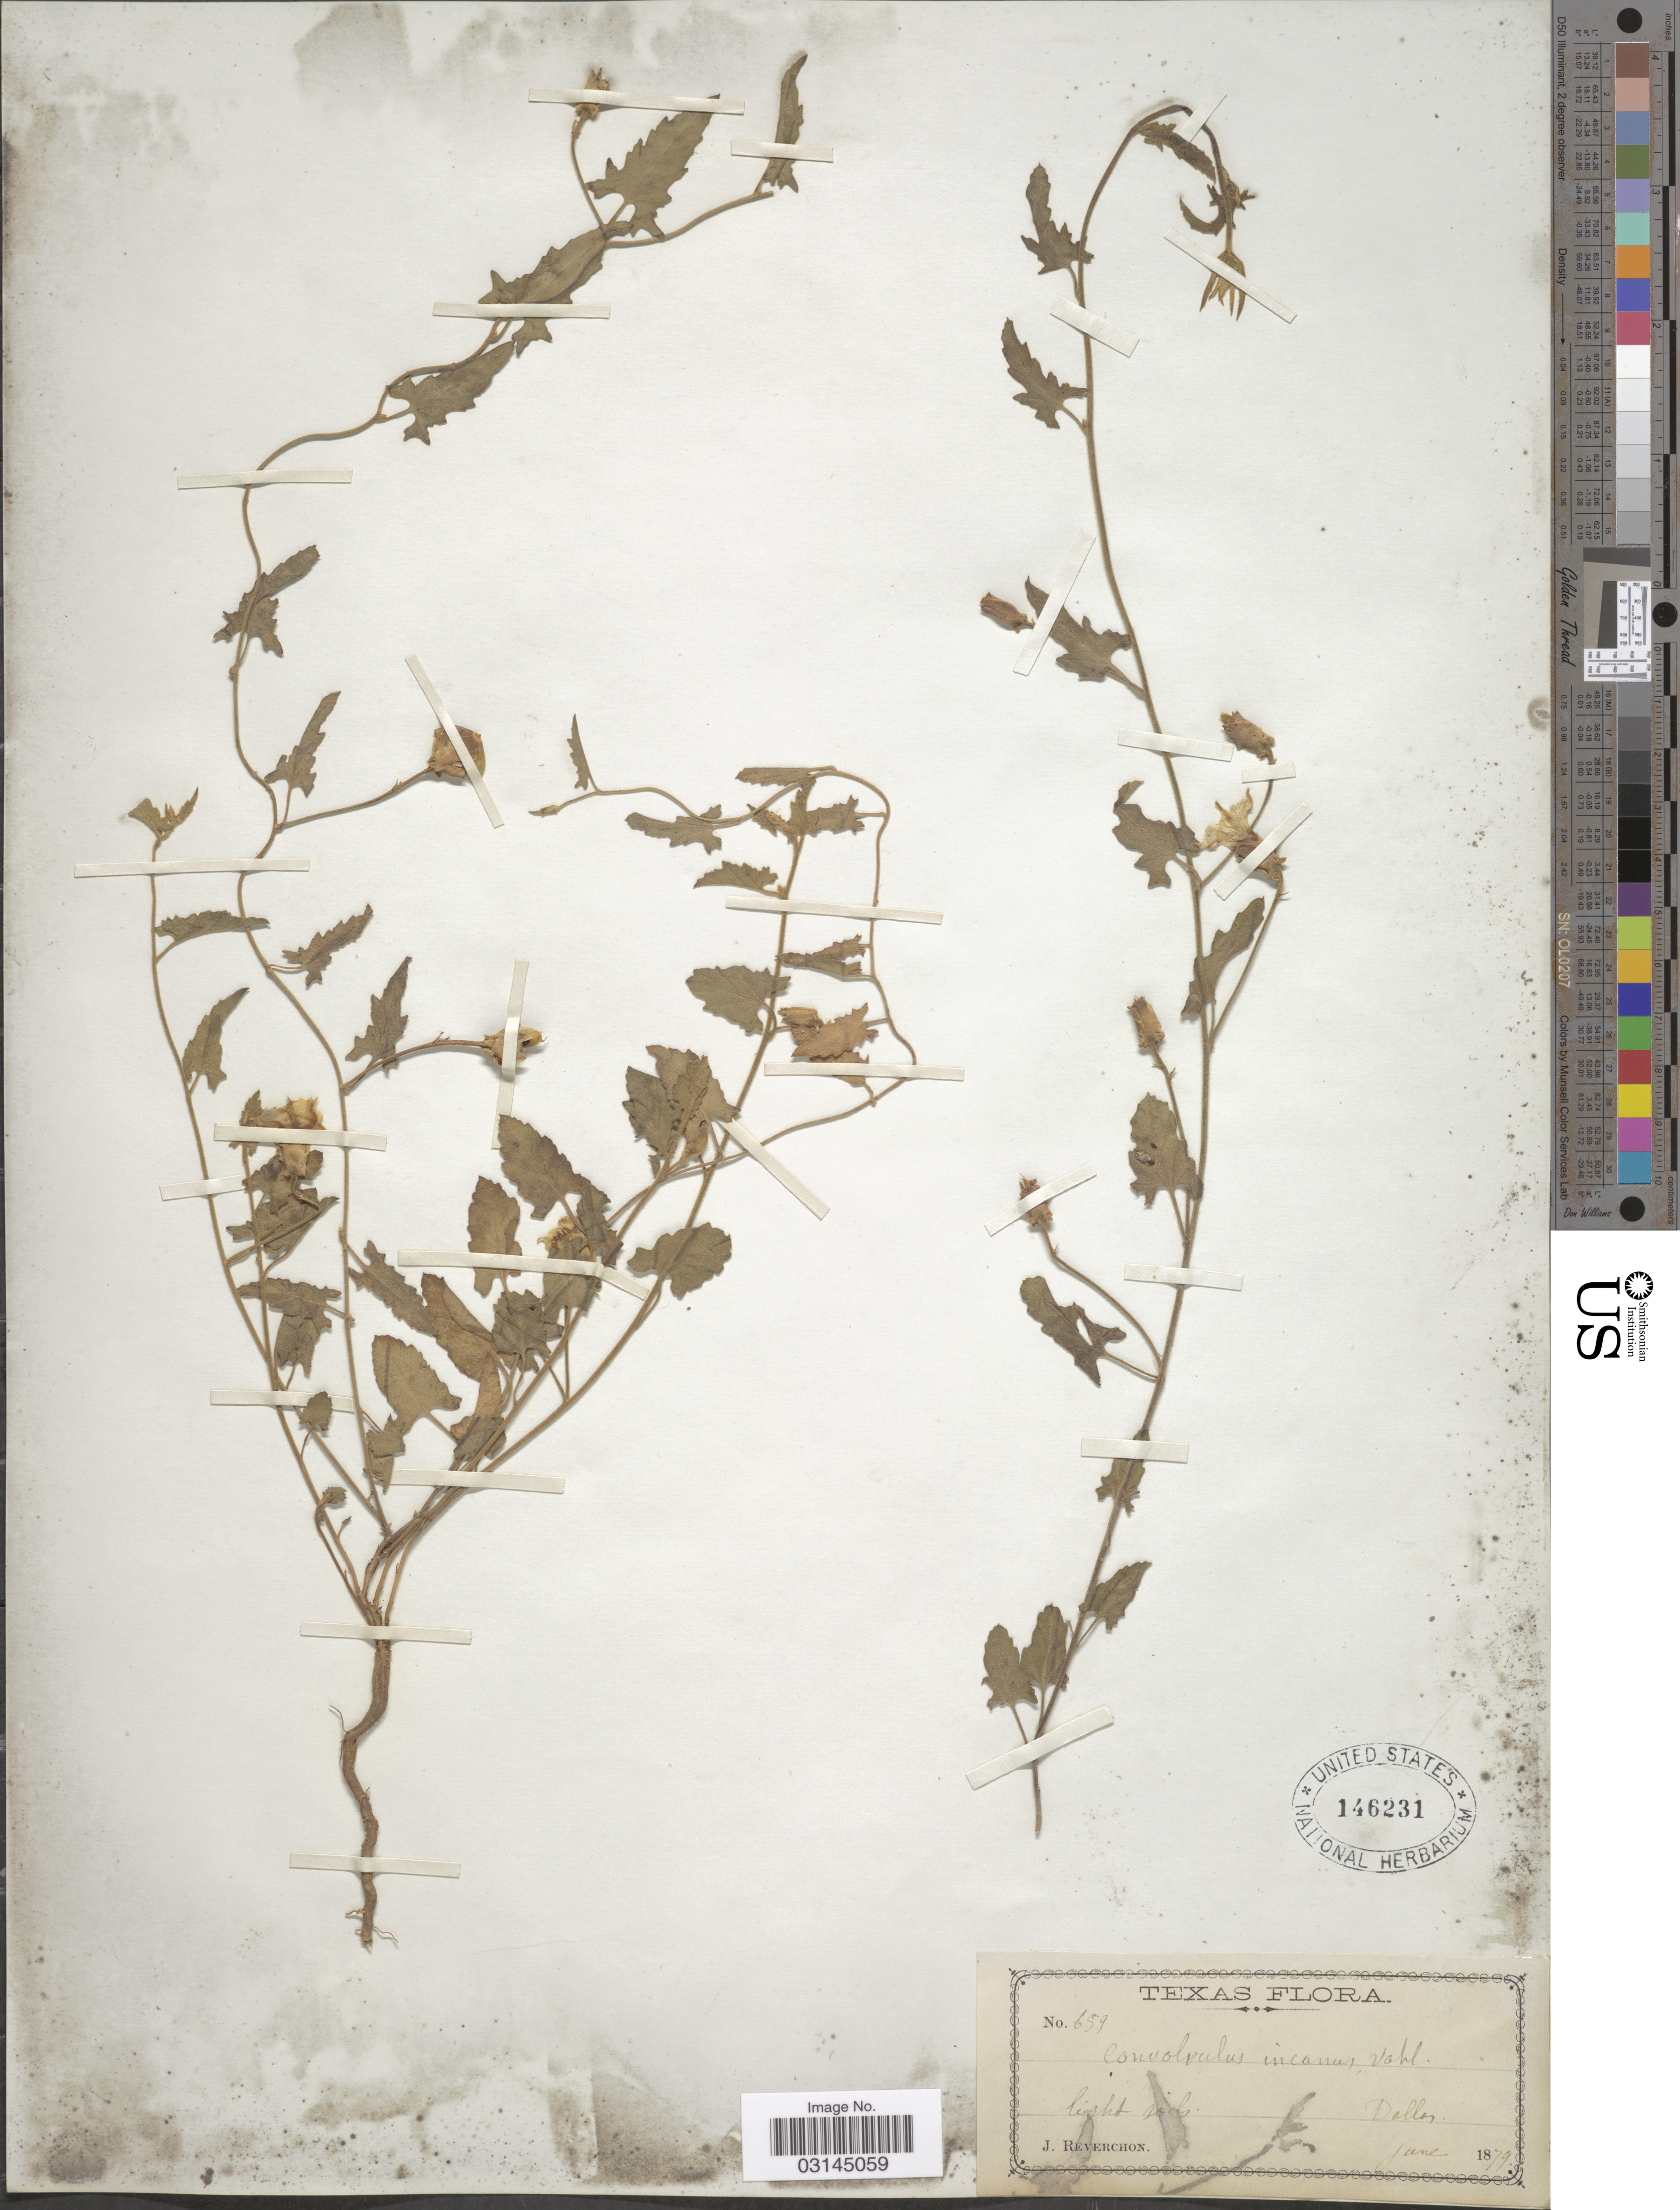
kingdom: Plantae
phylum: Tracheophyta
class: Magnoliopsida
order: Solanales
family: Convolvulaceae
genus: Convolvulus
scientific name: Convolvulus hermannioides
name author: A. Gray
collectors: J. Reverchon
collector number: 659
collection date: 1879-06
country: United States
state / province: Texas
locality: Dallas.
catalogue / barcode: US 146231